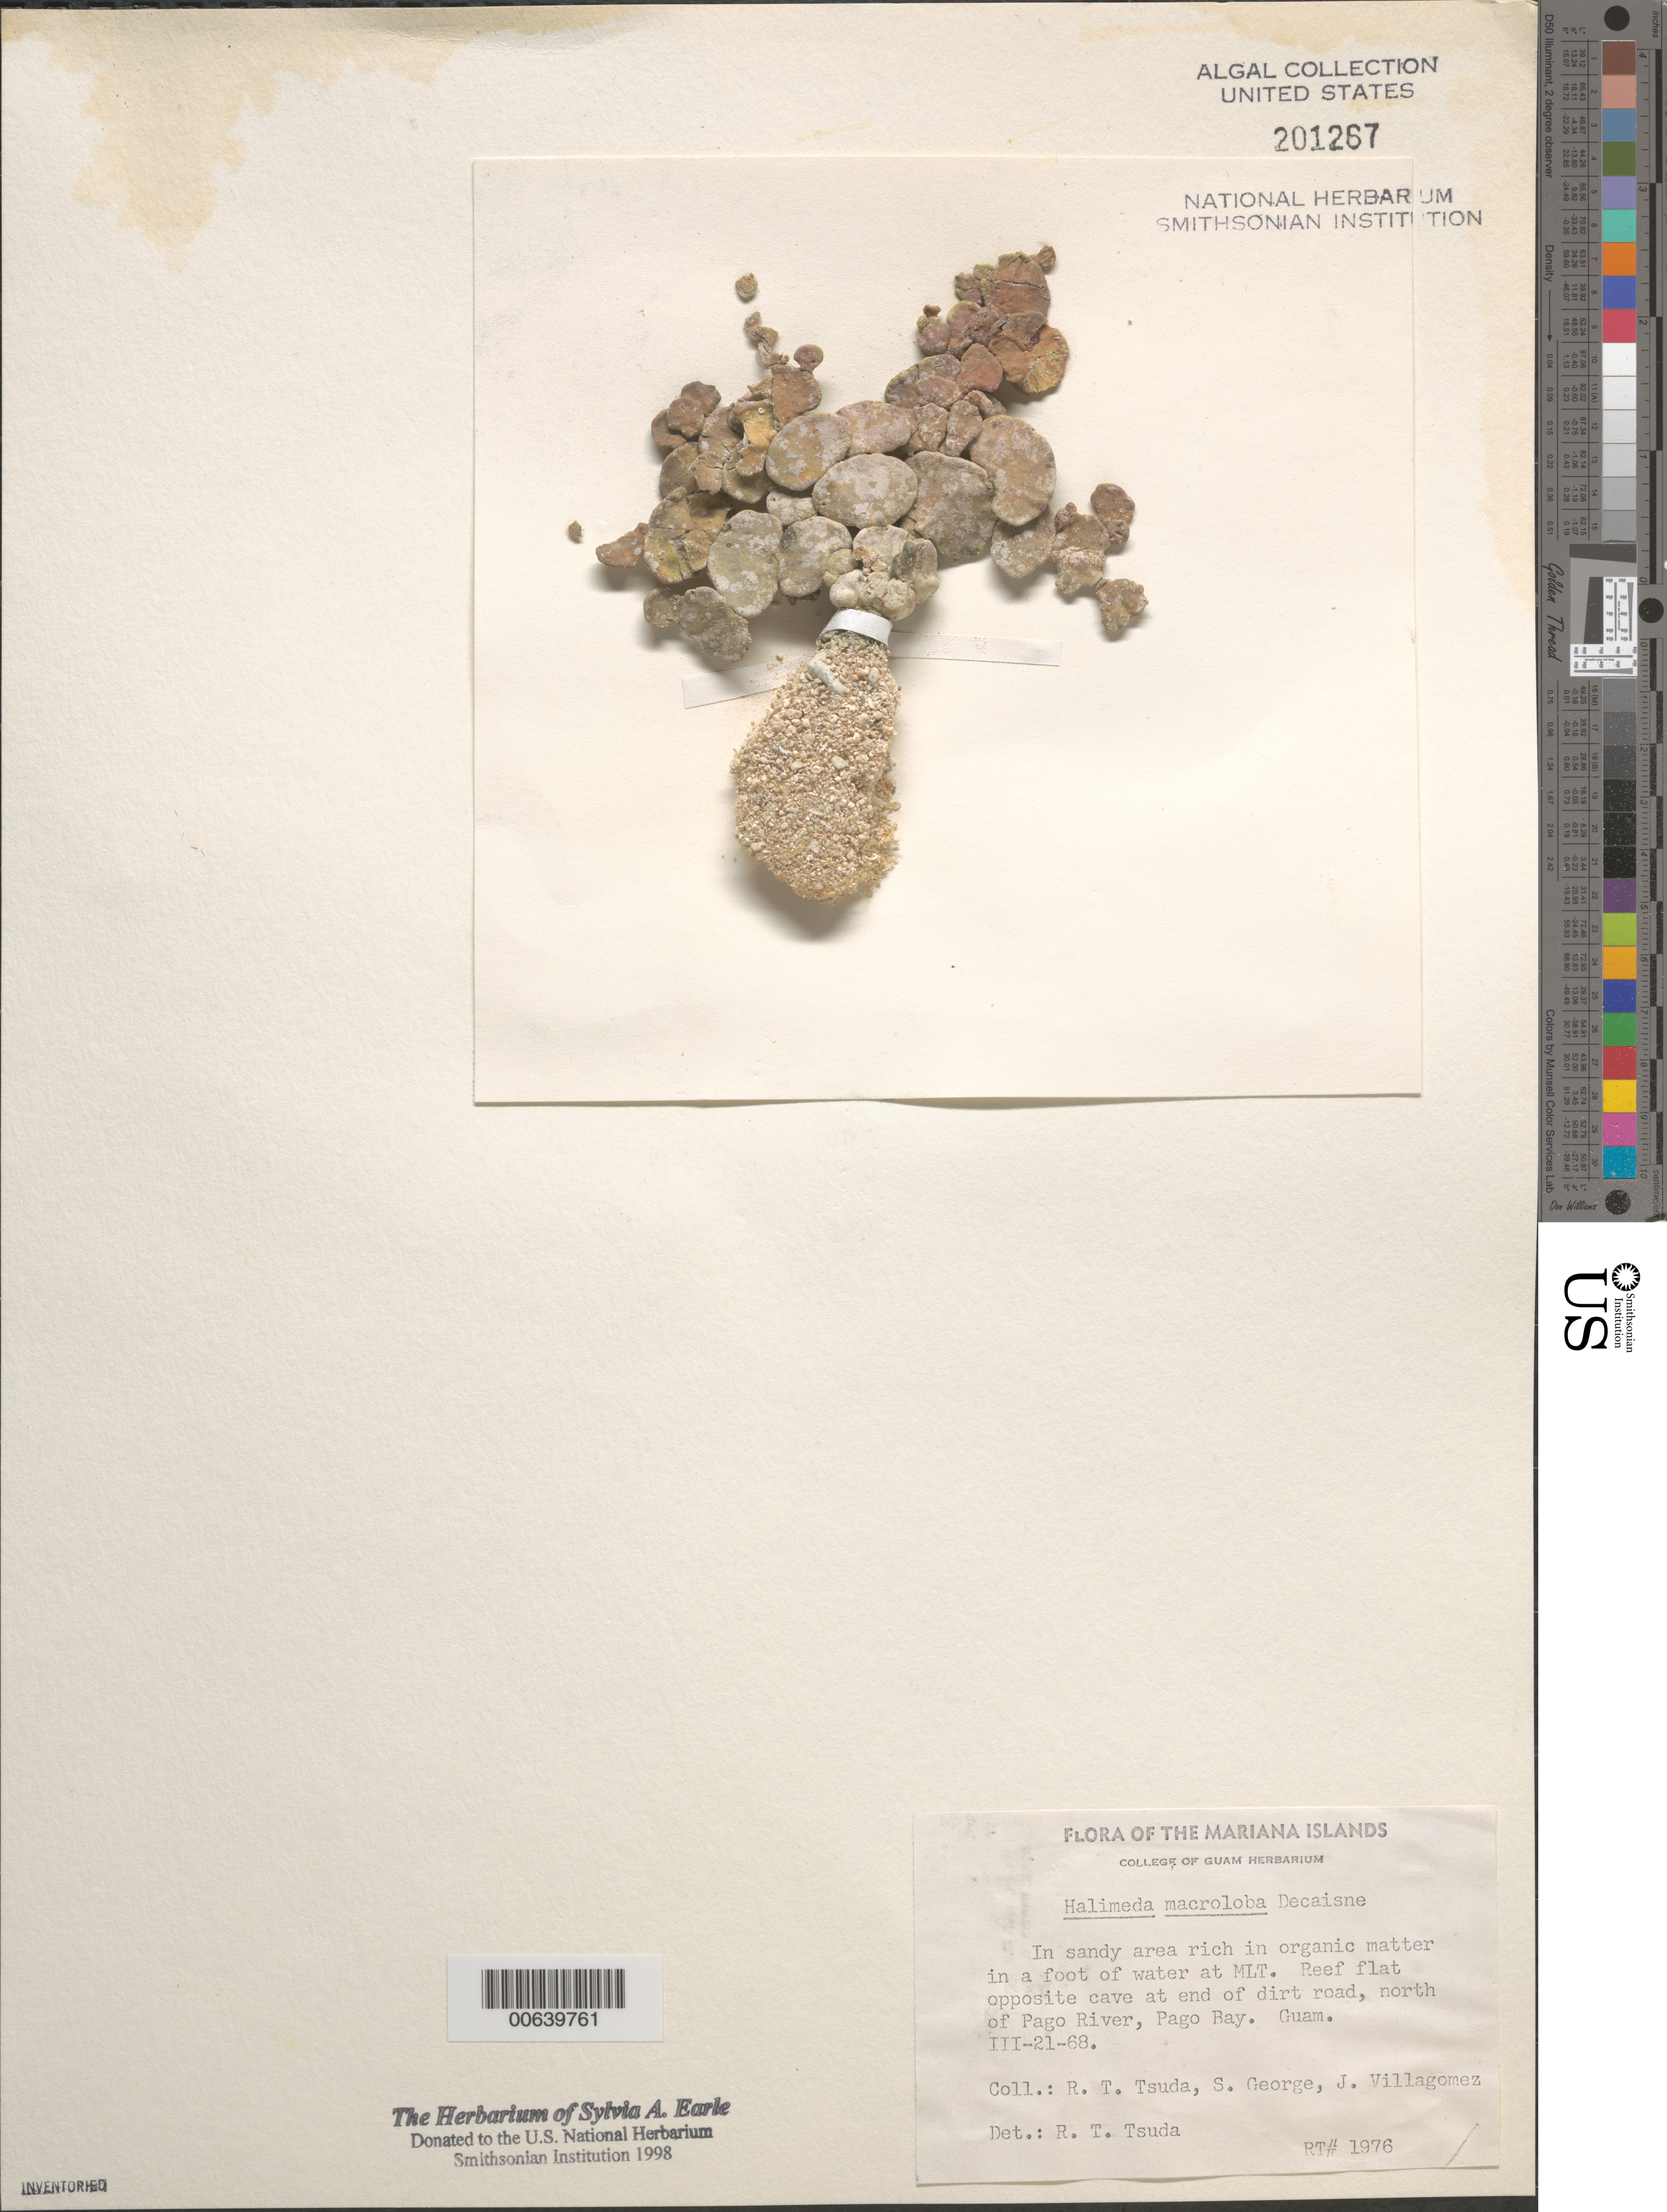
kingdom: Plantae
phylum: Chlorophyta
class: Ulvophyceae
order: Bryopsidales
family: Halimedaceae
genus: Halimeda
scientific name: Halimeda macroloba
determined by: Tsuda, R. T.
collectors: R. Tsuda, S. George & J. Villagomez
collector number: Rt 1976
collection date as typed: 21 Mar 1968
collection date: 1968-03-21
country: Guam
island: Guam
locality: Pago Bay north of Pago River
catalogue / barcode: US 201267